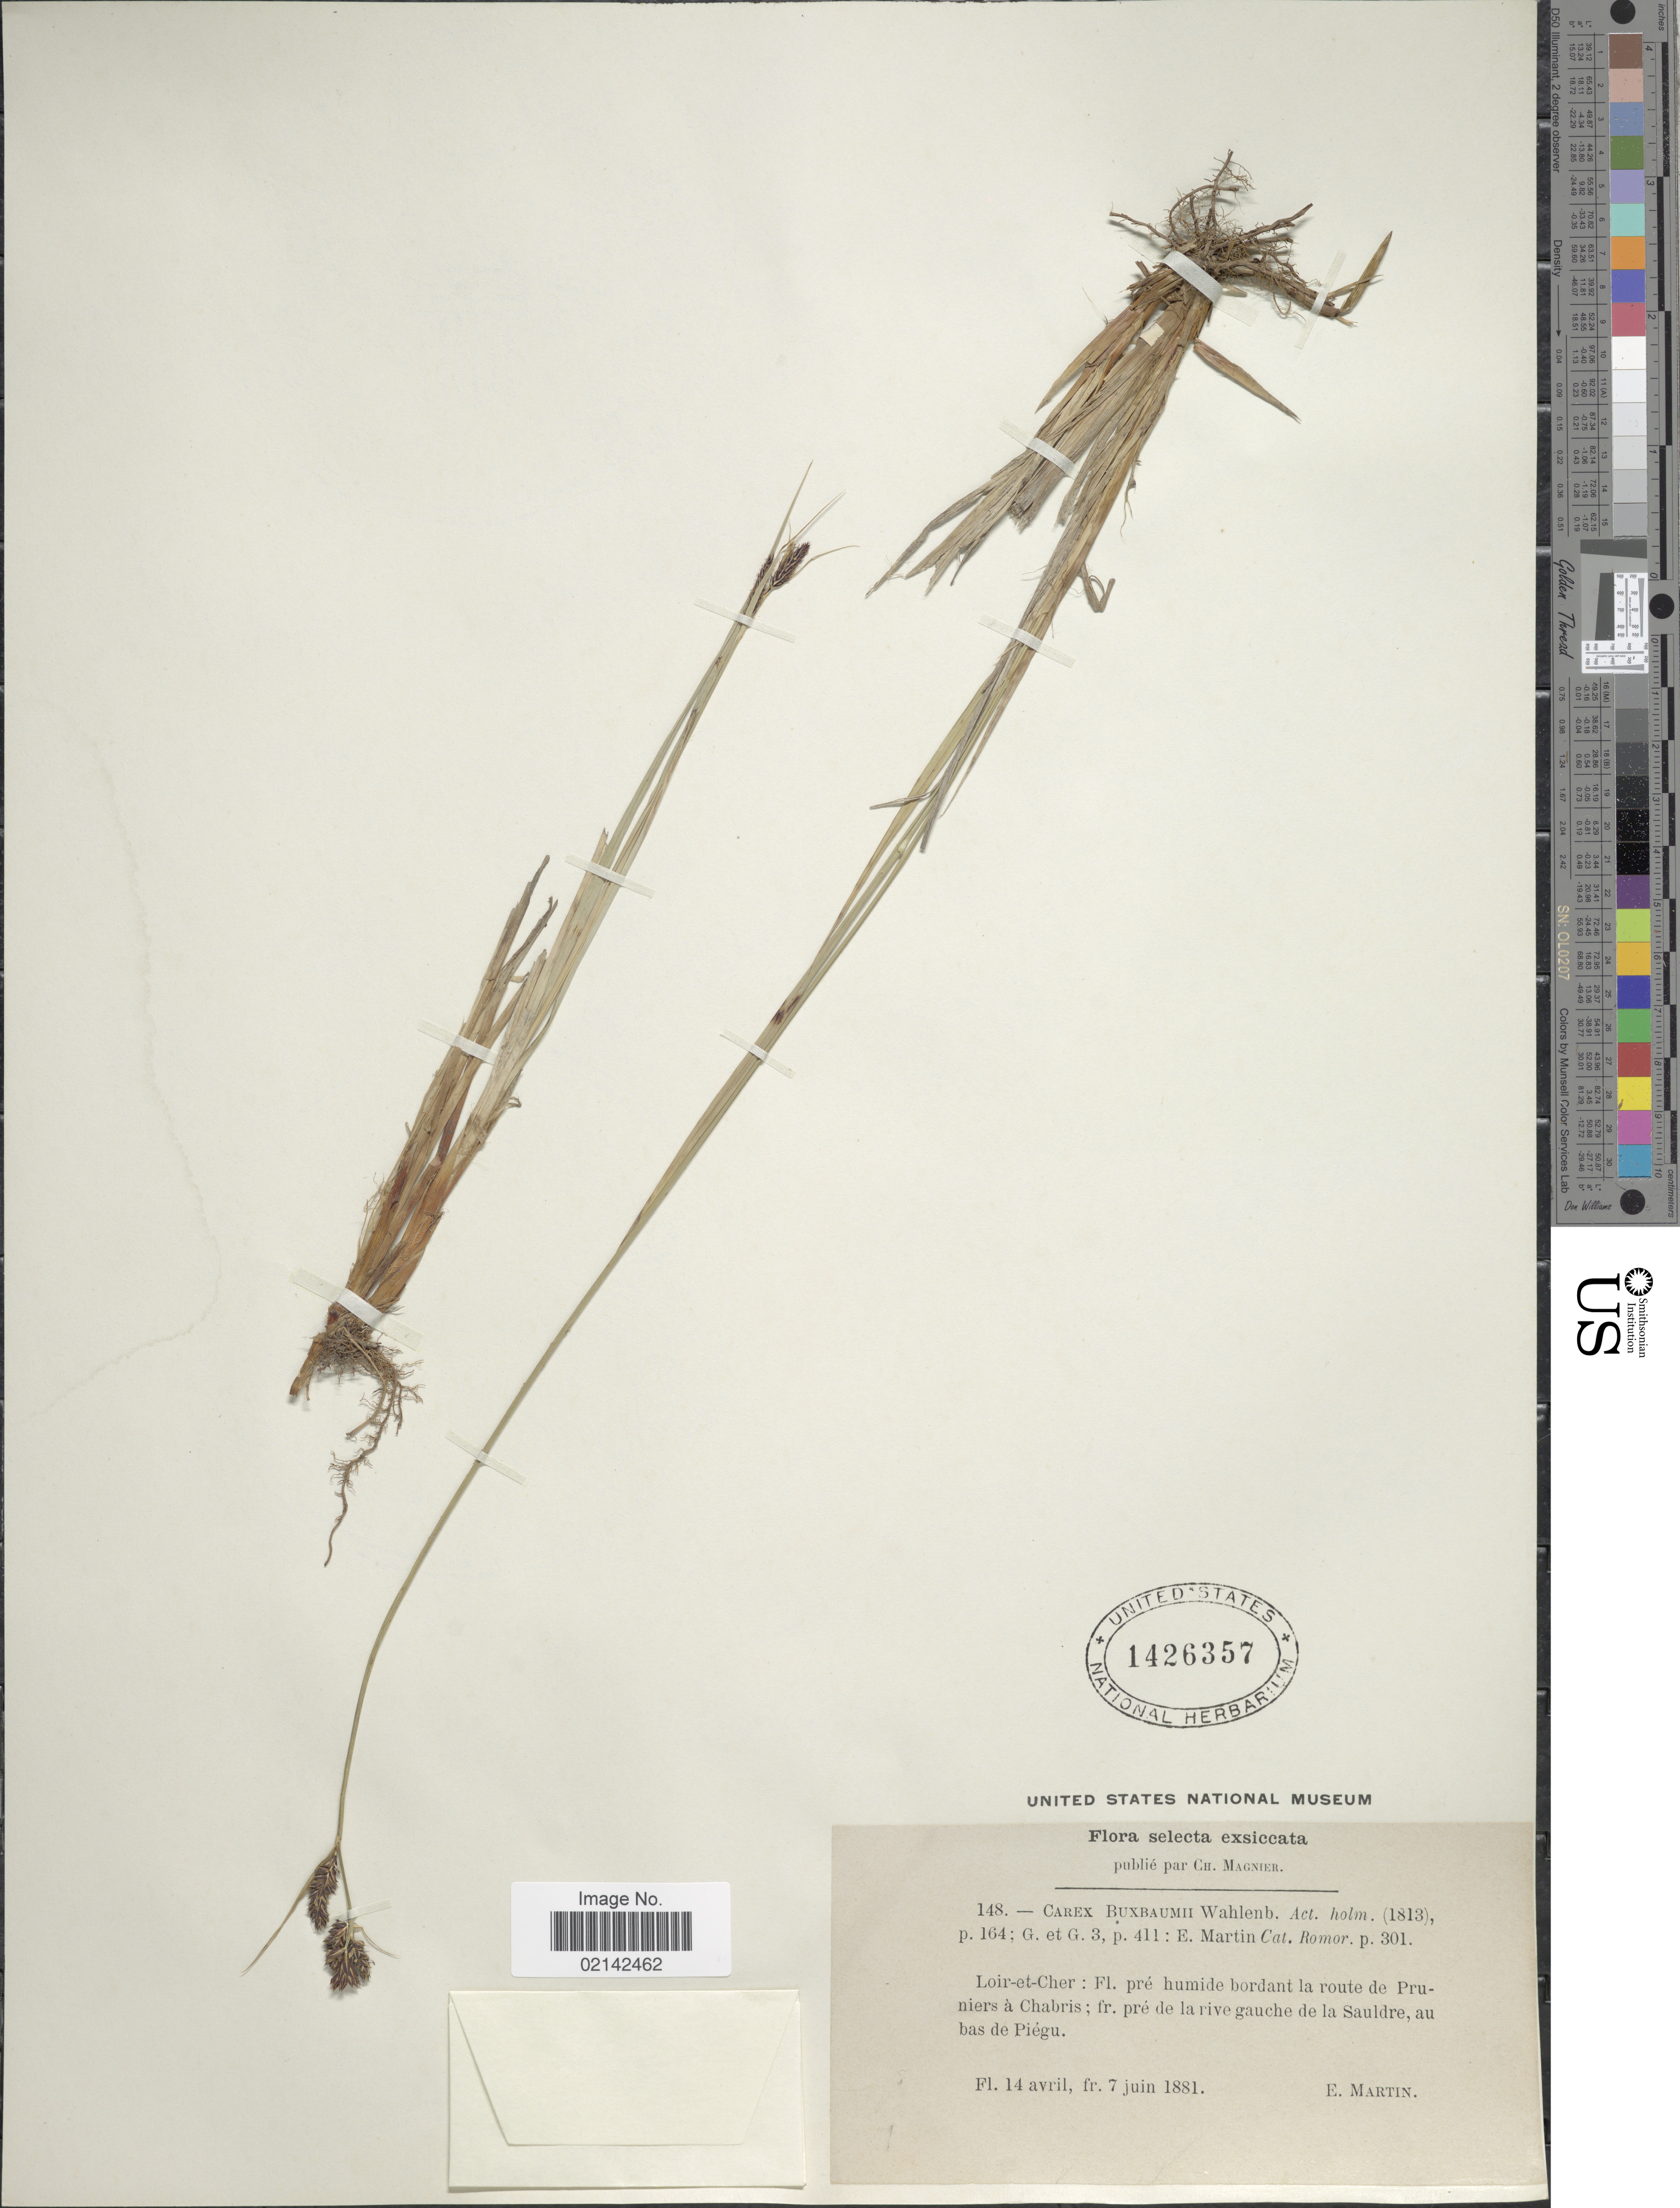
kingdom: Plantae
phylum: Tracheophyta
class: Liliopsida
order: Poales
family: Cyperaceae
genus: Carex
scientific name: Carex buxbaumii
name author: Wahlenb.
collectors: E. Martin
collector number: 148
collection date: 1881-04-14/1881-06-07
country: France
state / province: Centre-Val de Loire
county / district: Loire-et-Cher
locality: Selecta, Loir-et-Cher: Fl. pre humide bordant la route de Pruniers a Chabris; dr. pre de la rive gauche de la Sauldre, au bas de Piegu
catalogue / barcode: US 1426357